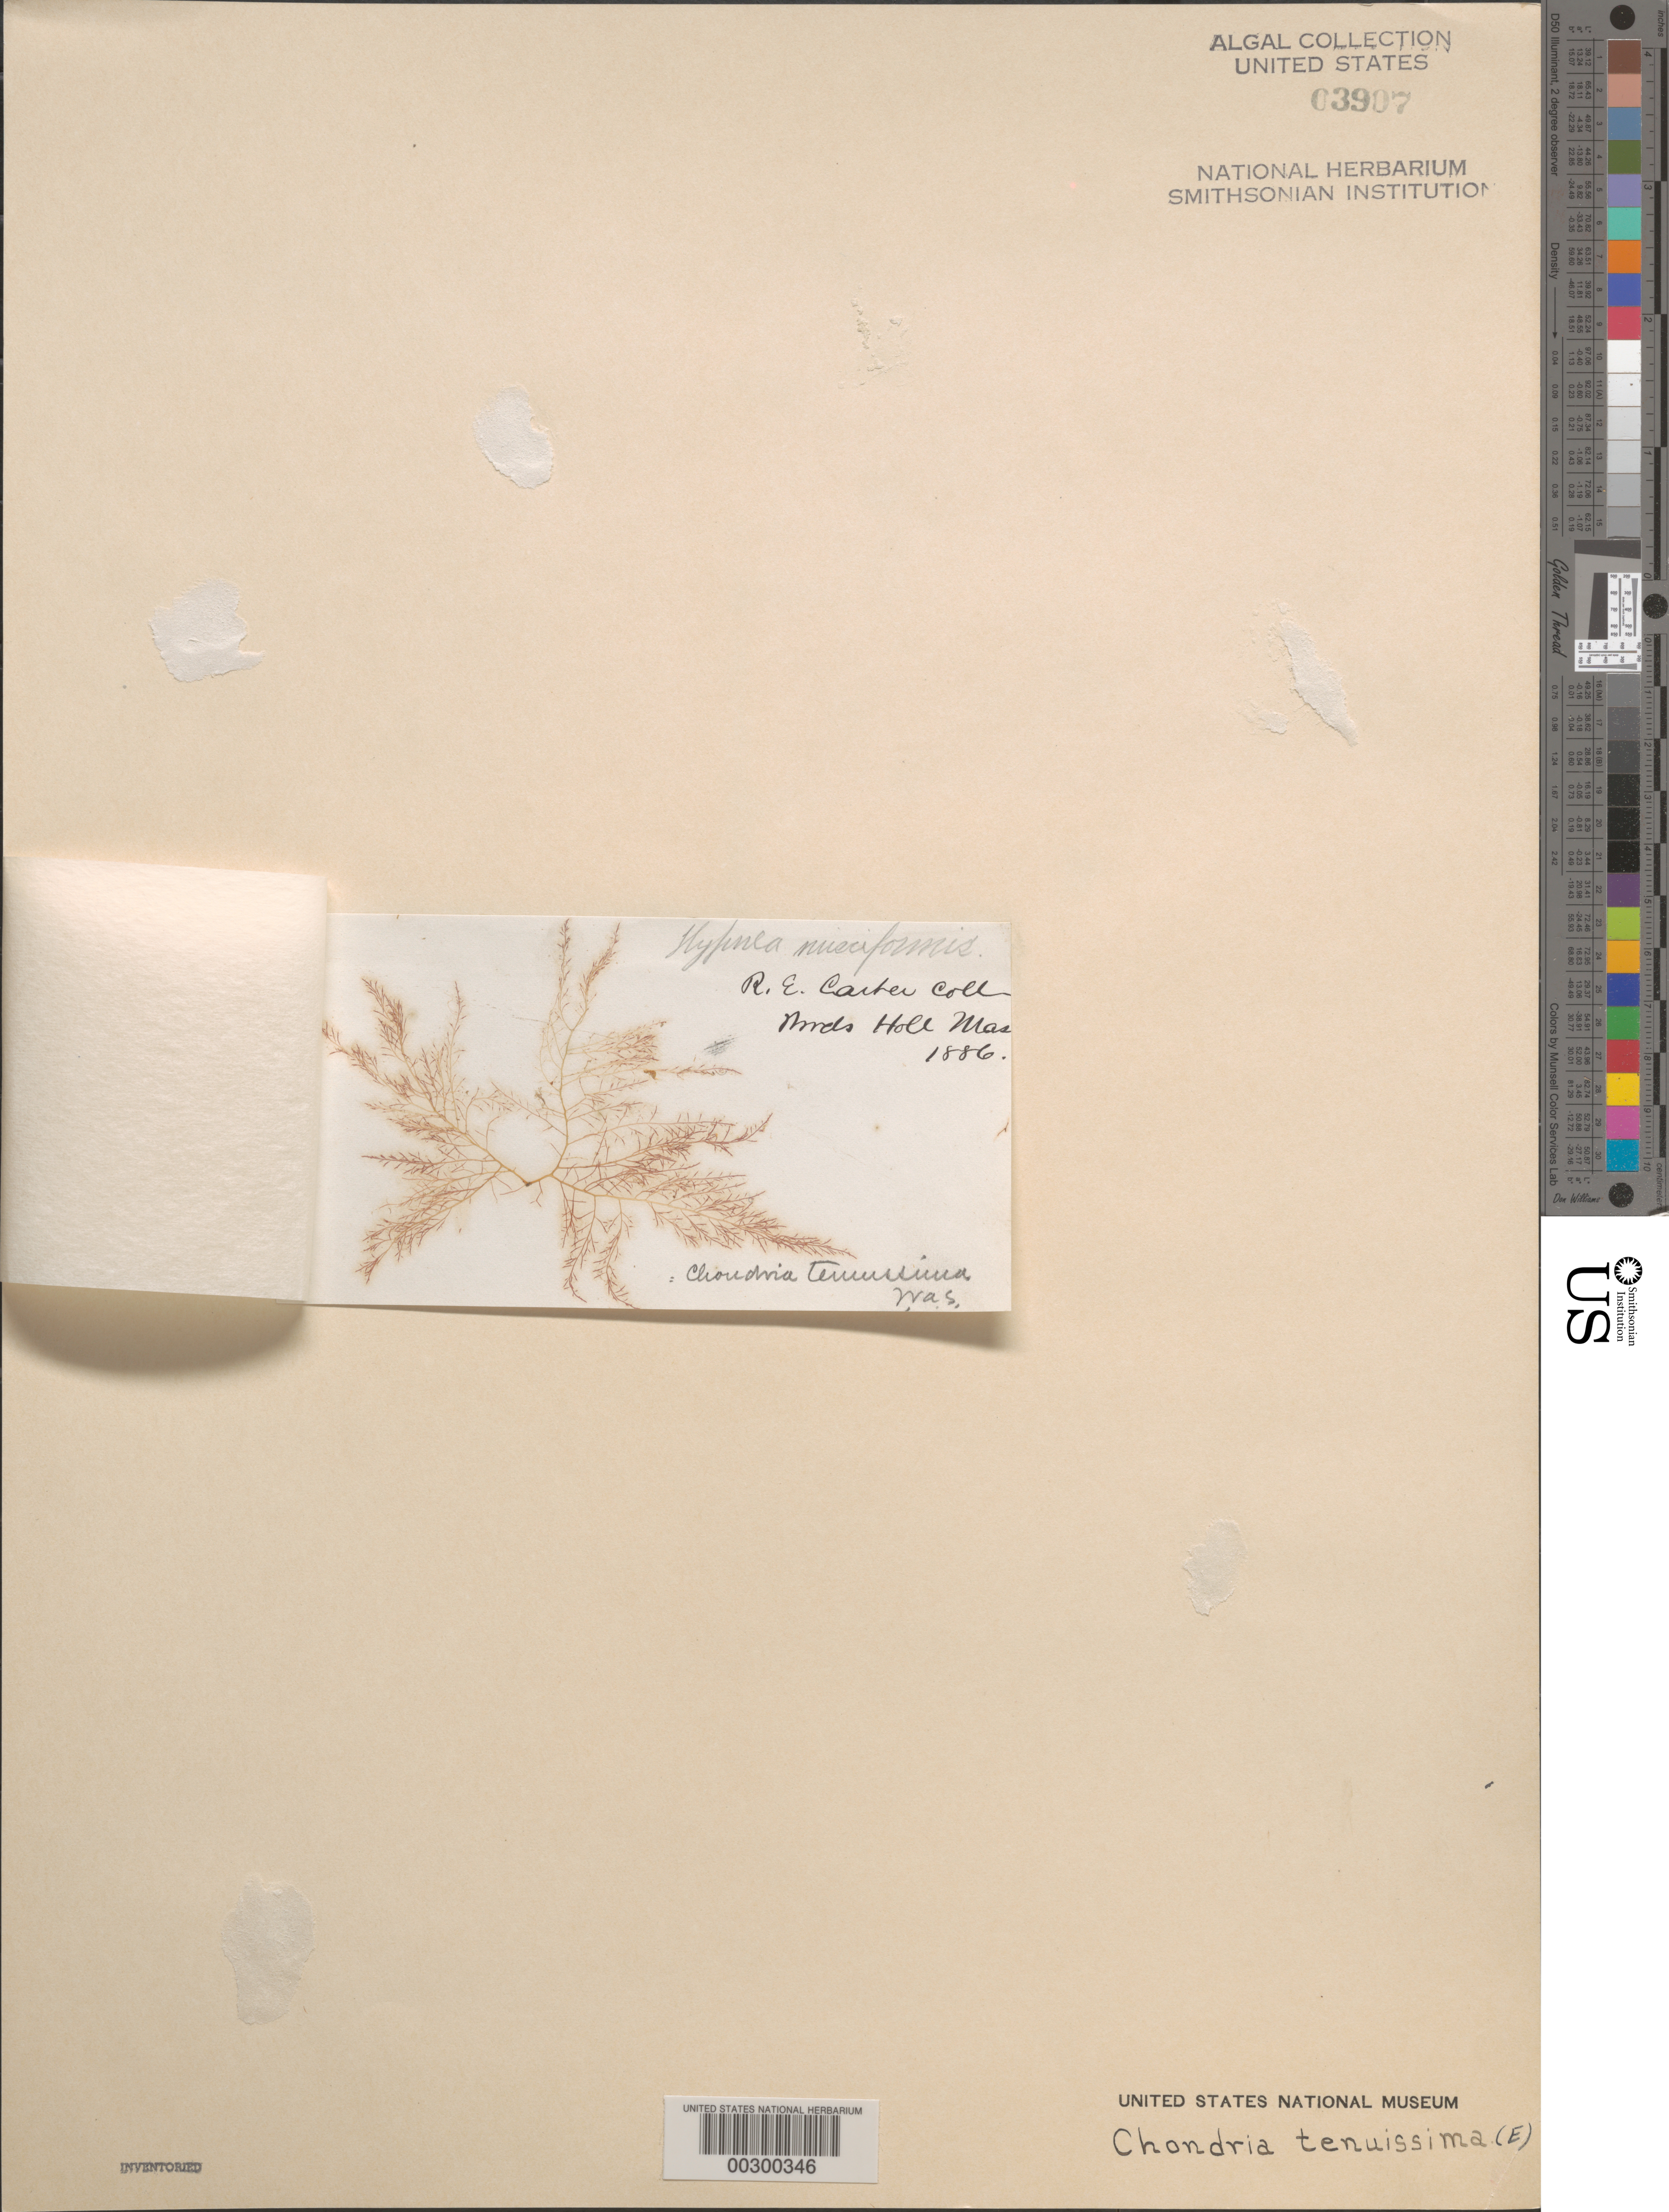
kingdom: Plantae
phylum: Rhodophyta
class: Florideophyceae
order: Ceramiales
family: Rhodomelaceae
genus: Chondria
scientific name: Chondria capillaris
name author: M.J. Wynne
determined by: Algae name updating Project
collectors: R. E. Carter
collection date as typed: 1886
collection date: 1886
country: United States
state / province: Massachusetts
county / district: Barnstable County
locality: Woods Hole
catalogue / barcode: US 3907